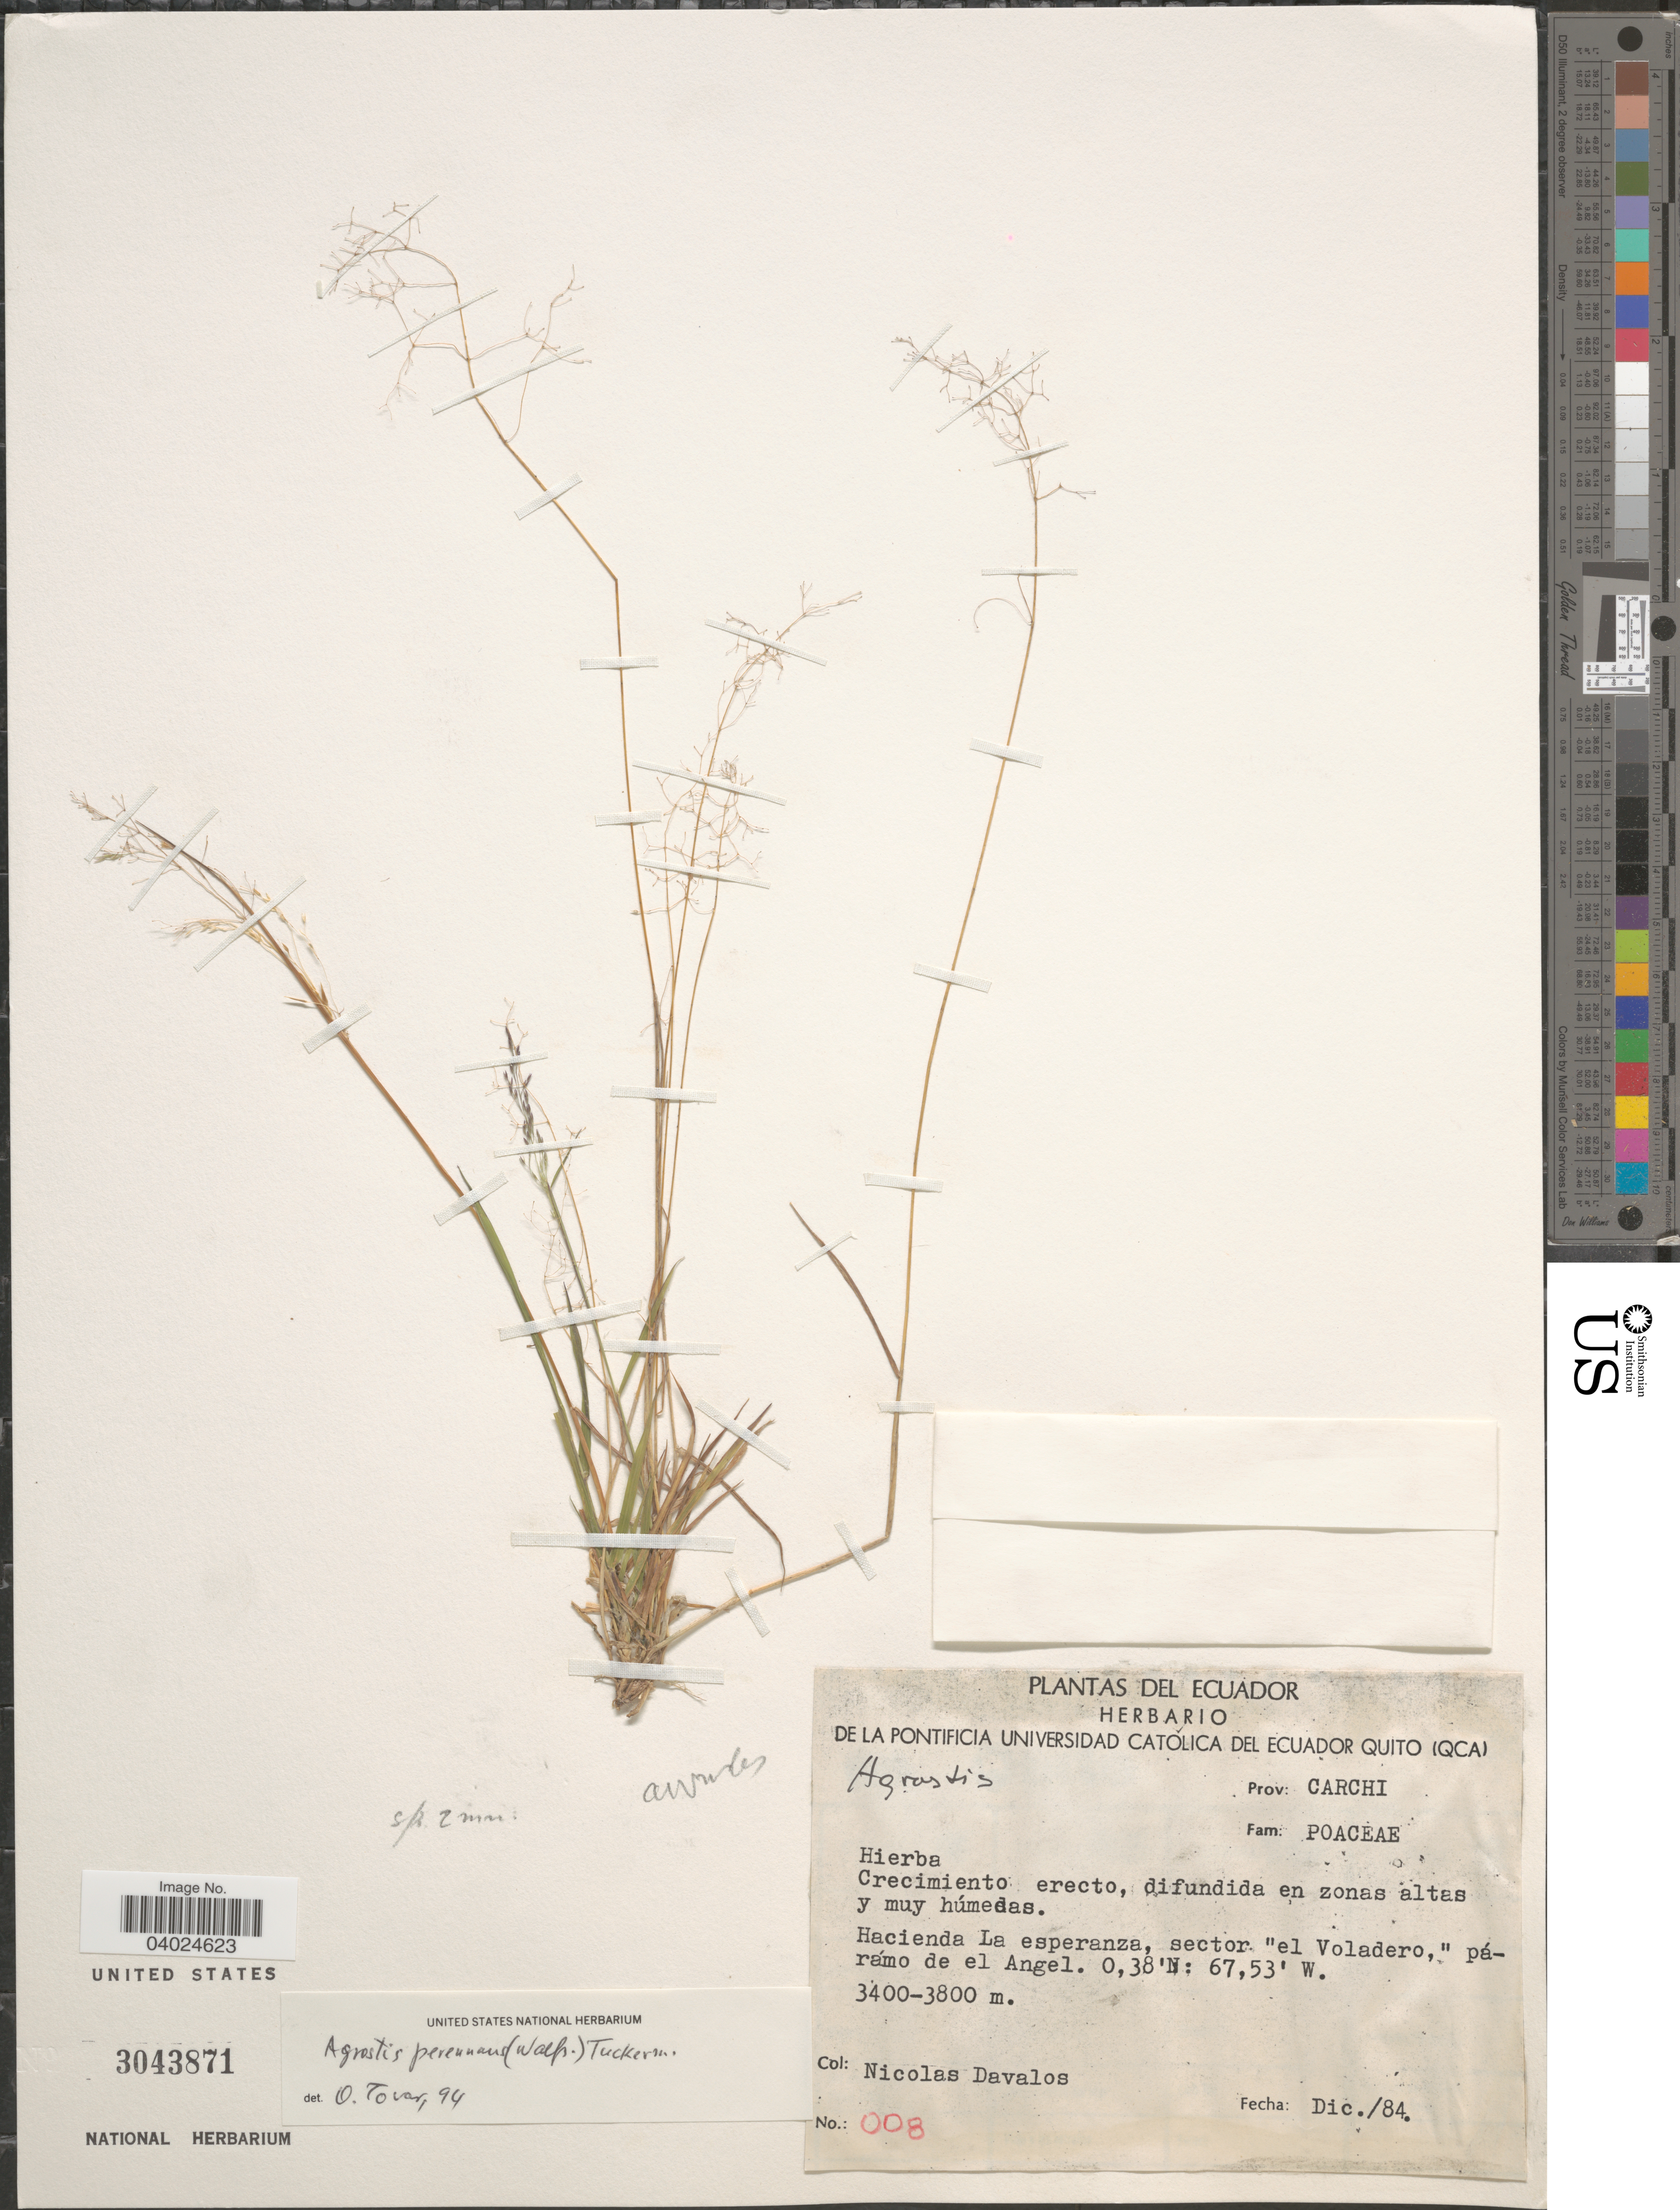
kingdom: Plantae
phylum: Tracheophyta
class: Liliopsida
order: Poales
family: Poaceae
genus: Agrostis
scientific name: Agrostis perennans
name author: (Walter) Tuck.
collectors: N. Davalos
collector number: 008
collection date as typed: Transcribed d/m/y: /12/84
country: Ecuador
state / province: Carchi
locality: Hacienda La esperanza, sector "el Voladero," párámo de el Angel.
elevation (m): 3400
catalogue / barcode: US 3043871